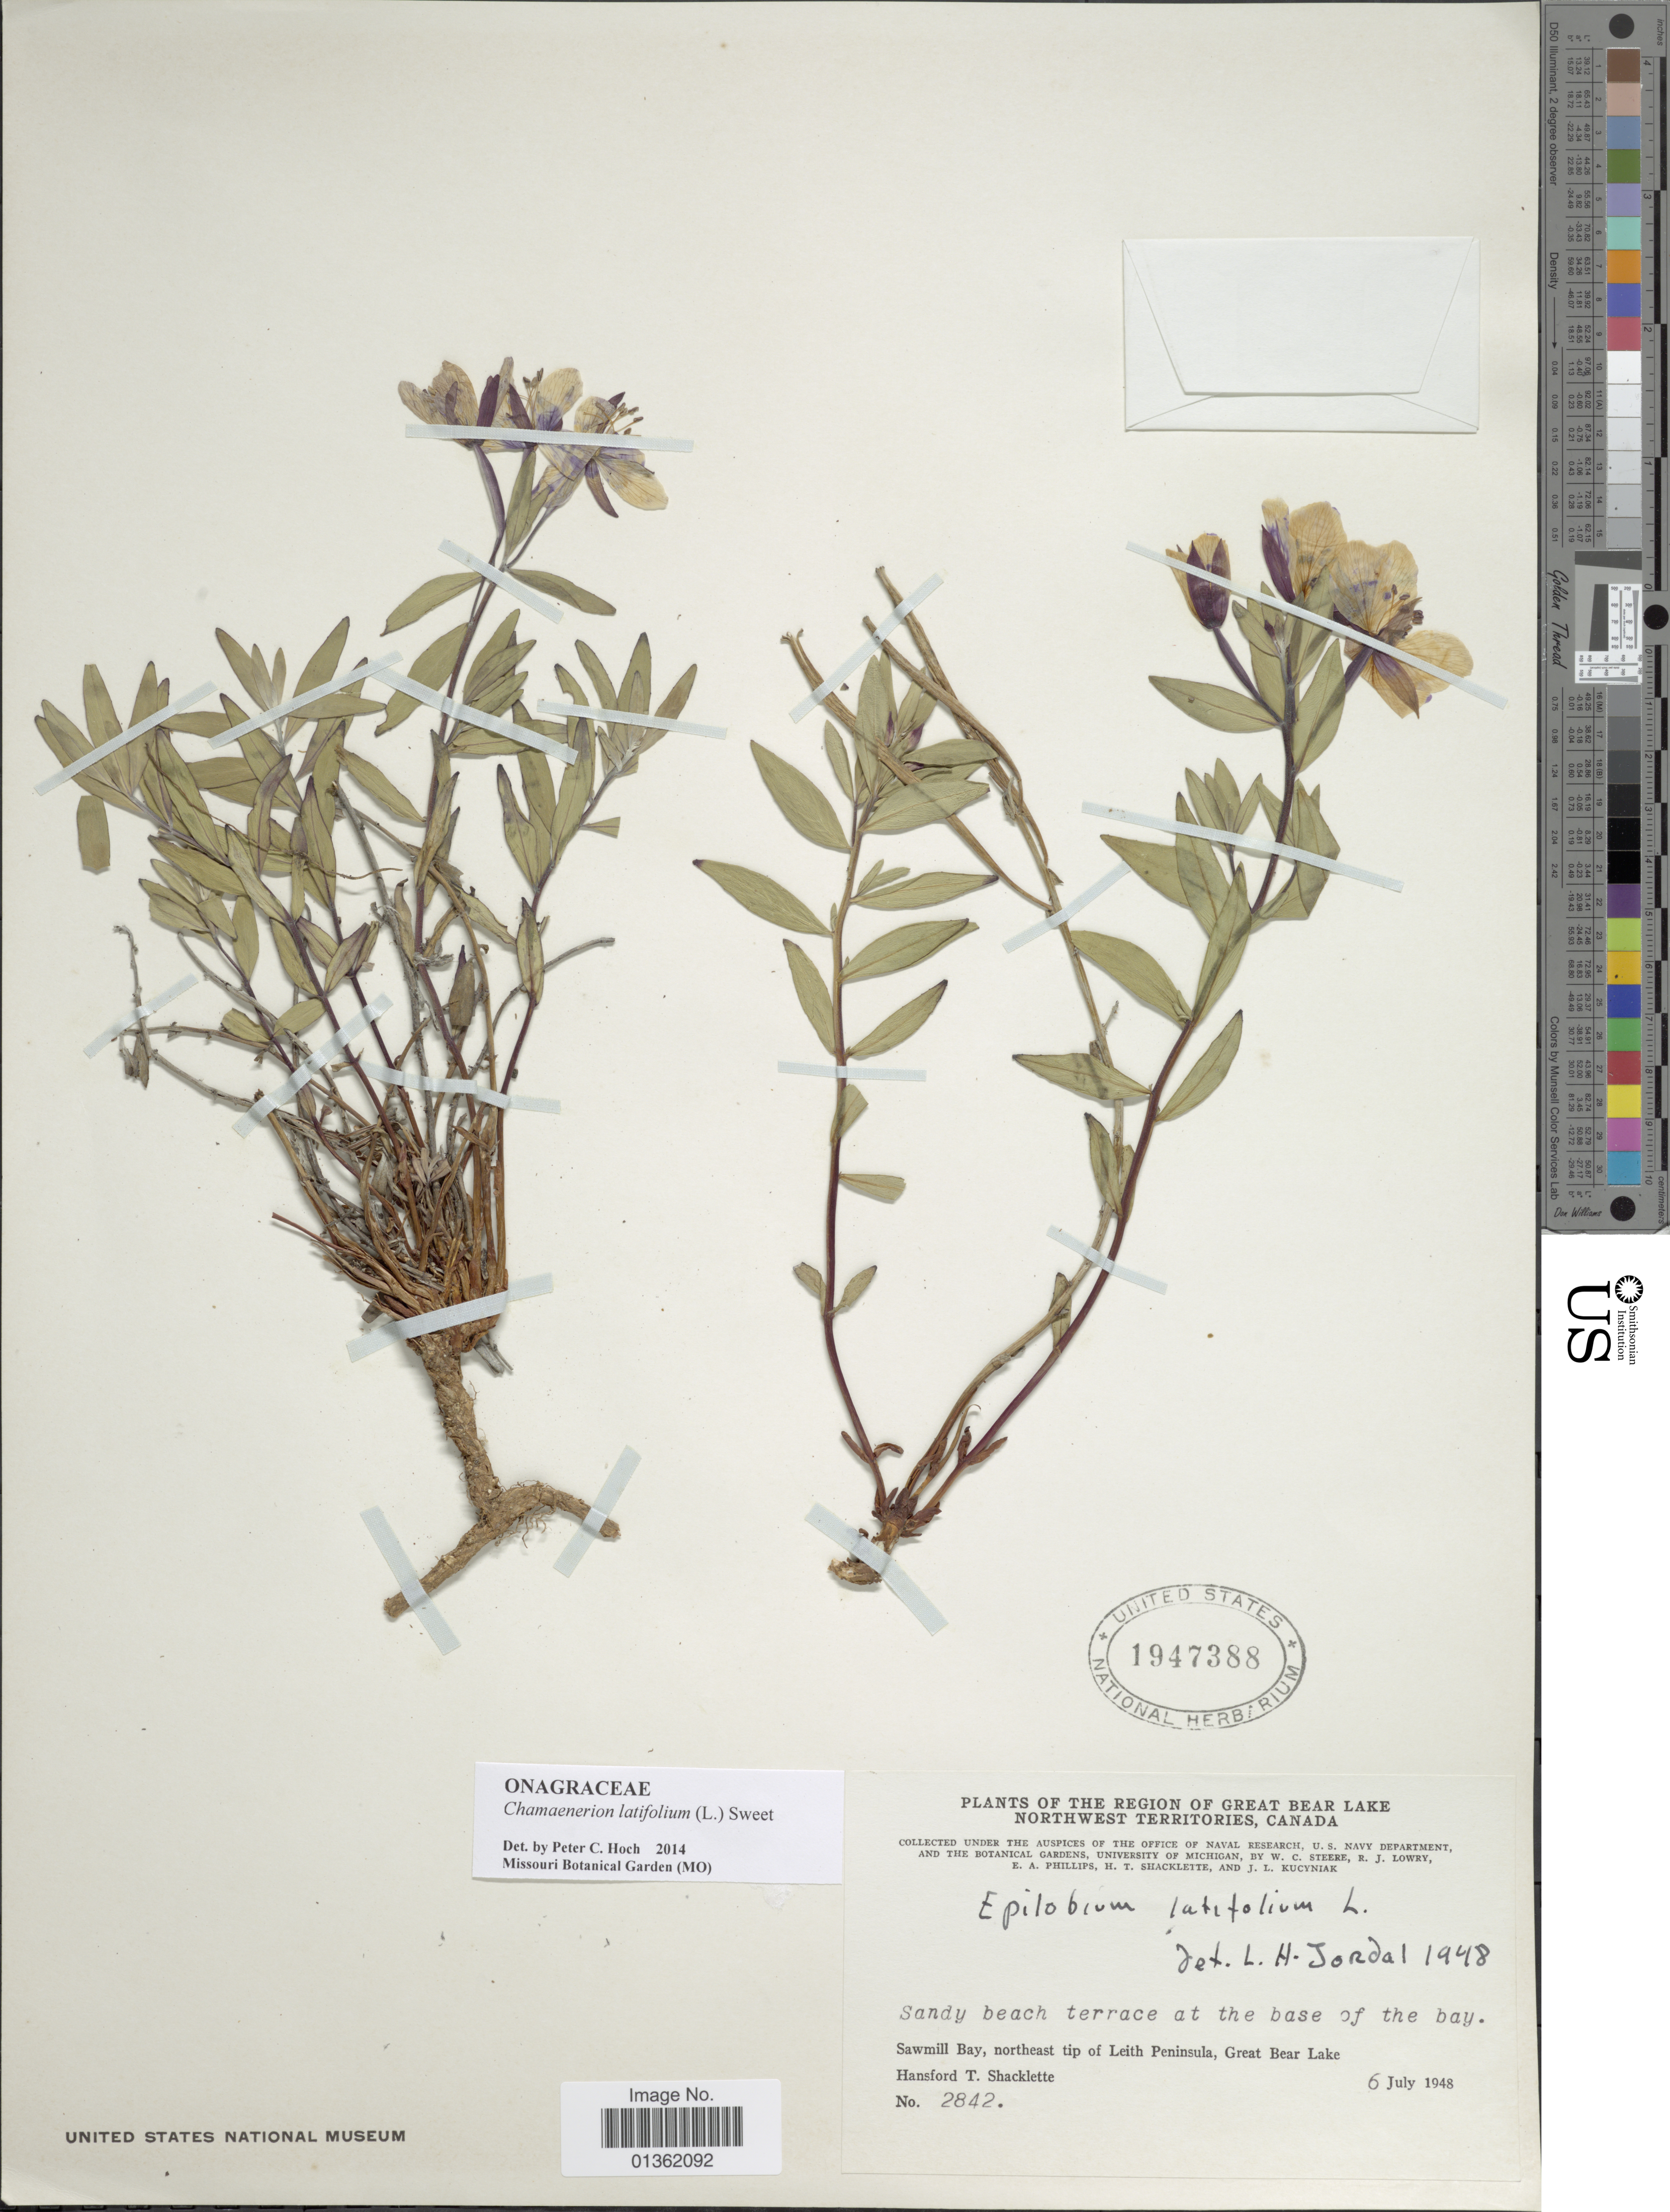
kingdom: Plantae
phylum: Tracheophyta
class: Magnoliopsida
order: Myrtales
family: Onagraceae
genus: Chamaenerion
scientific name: Chamaenerion latifolium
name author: (L.) Th. Fr. & Lange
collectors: H. Shacklette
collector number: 2842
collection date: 1948-07-06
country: Canada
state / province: Northwest Territories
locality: Region of Great Bear Lake. Sawmill Bay, northeast tip of Leith Peninsula.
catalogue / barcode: US 1947388